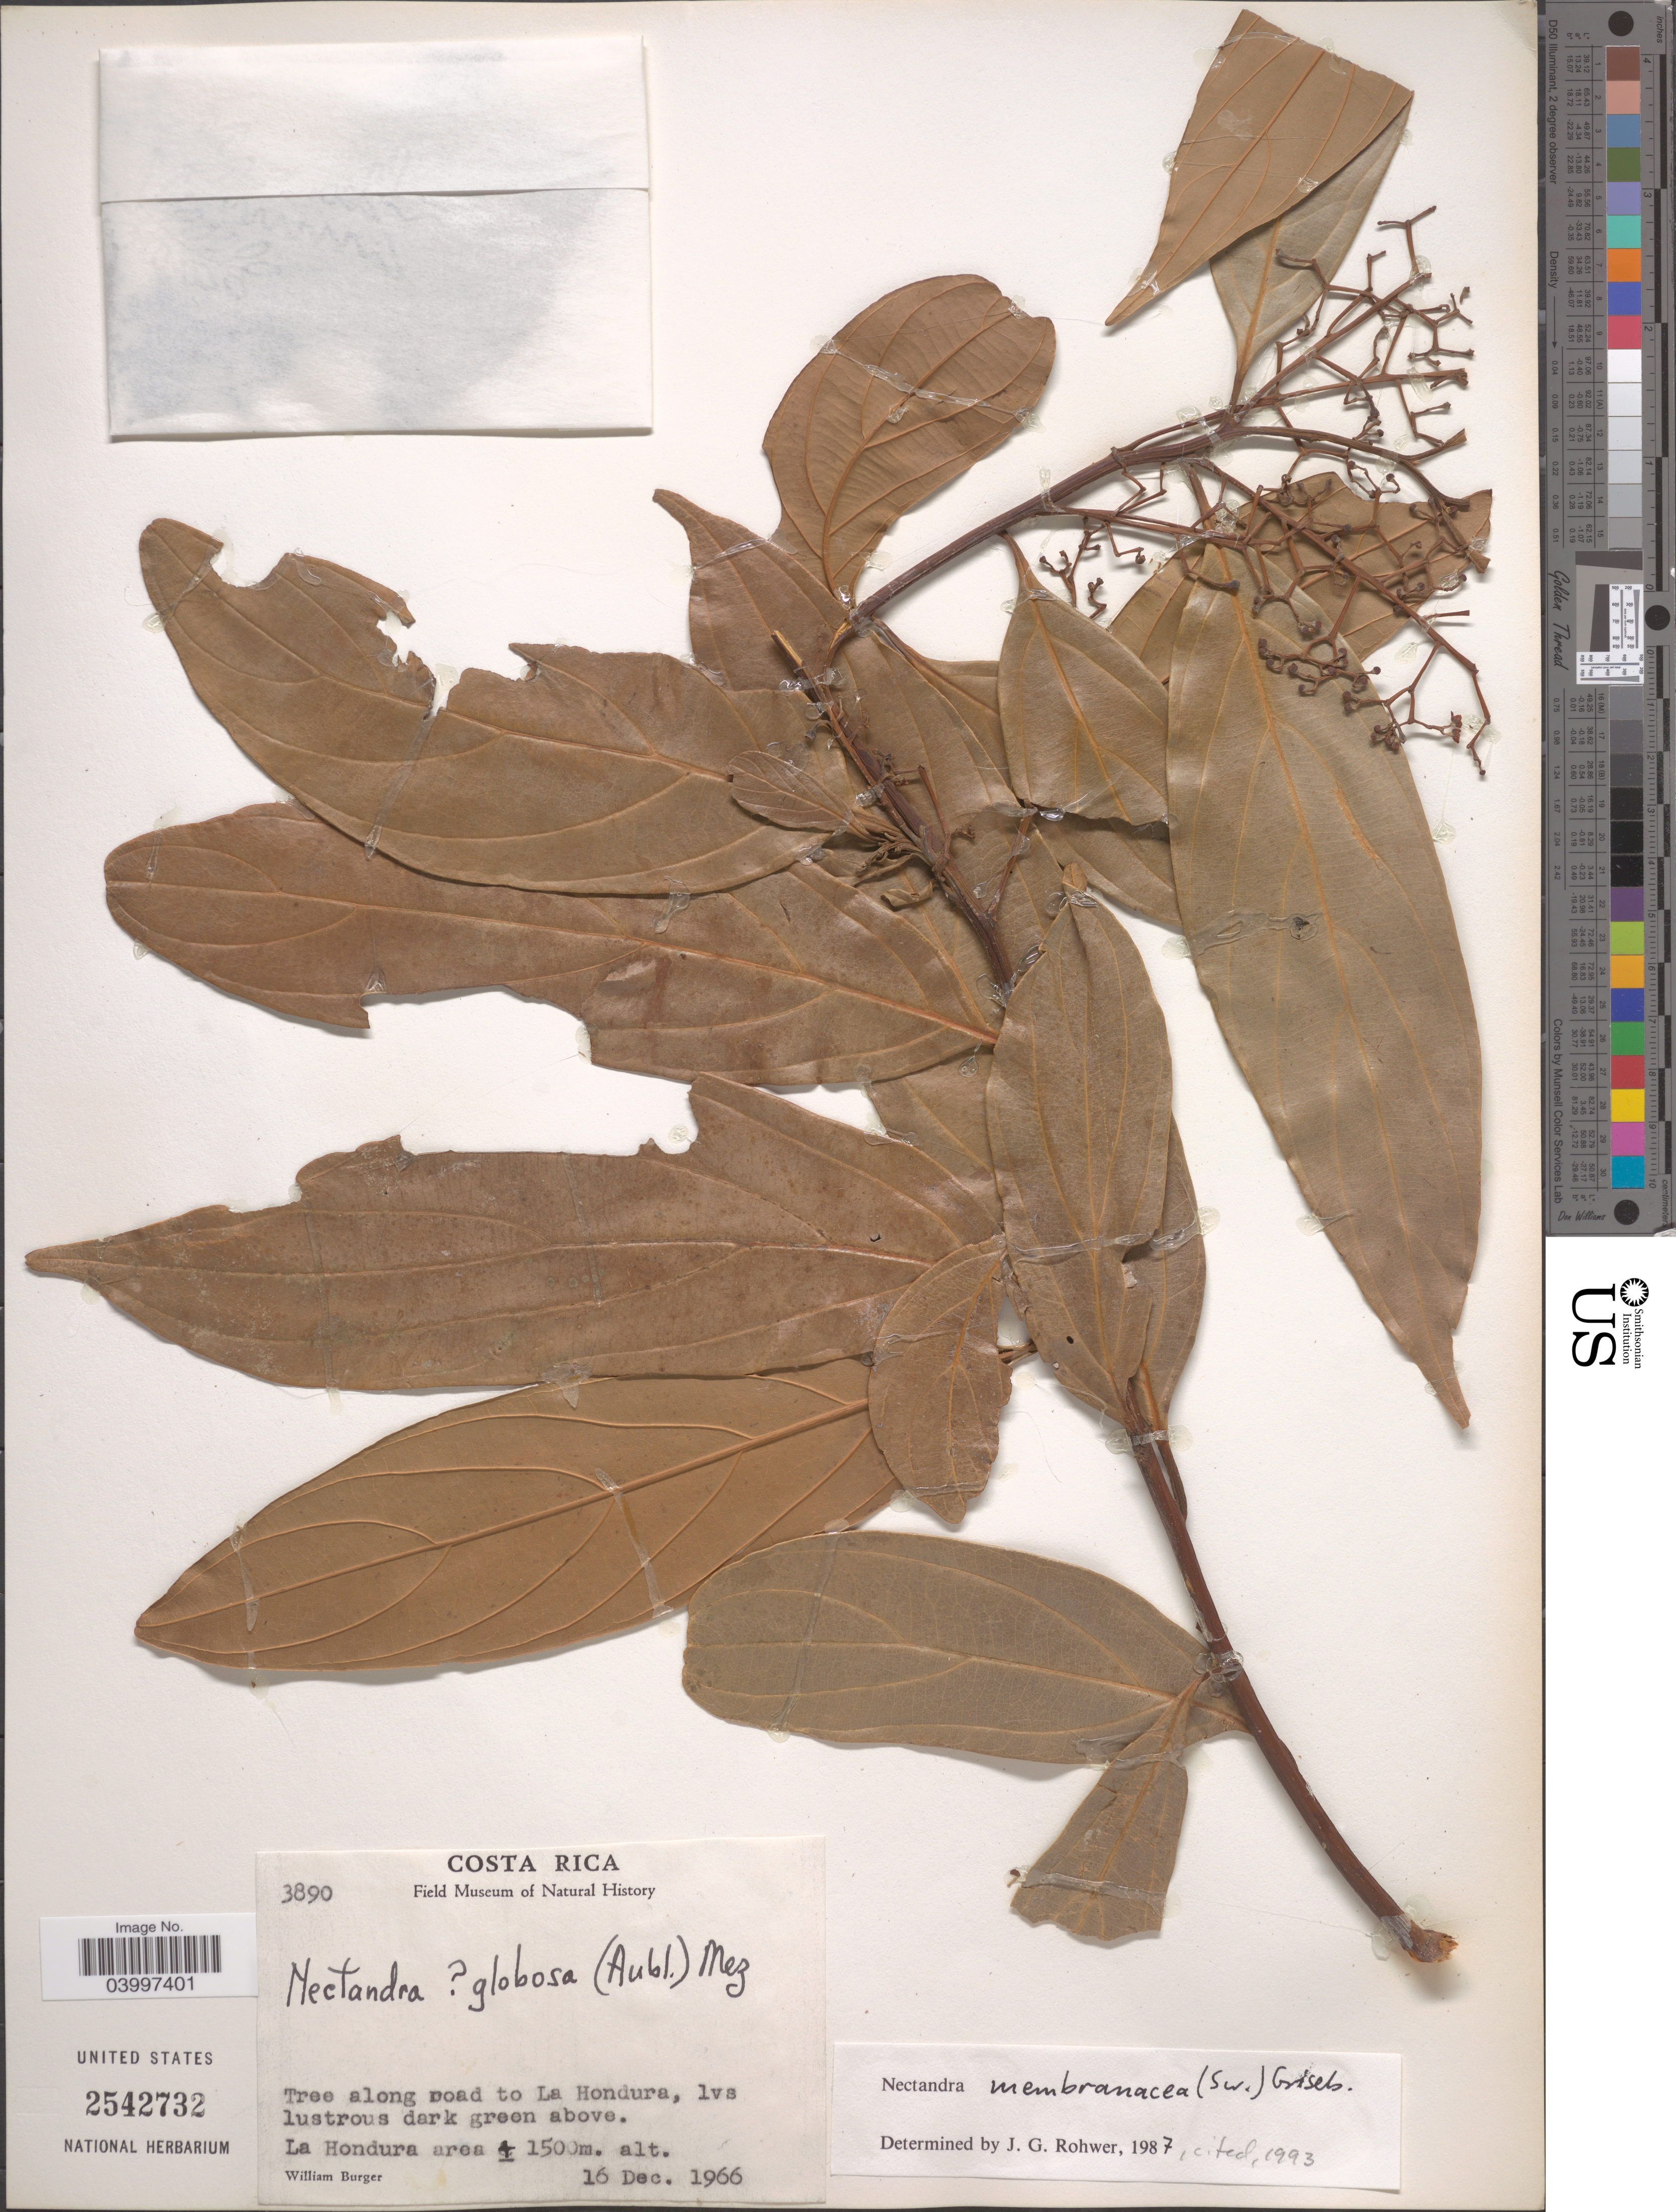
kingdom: Plantae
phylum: Tracheophyta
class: Magnoliopsida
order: Laurales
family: Lauraceae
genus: Nectandra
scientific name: Nectandra membranacea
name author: (Sw.) Griseb.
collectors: W. Burger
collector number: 3890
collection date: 1966-12-16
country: Costa Rica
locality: Tree along road to La Hondura. La Hondura area.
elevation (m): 1500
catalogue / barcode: US 2542732